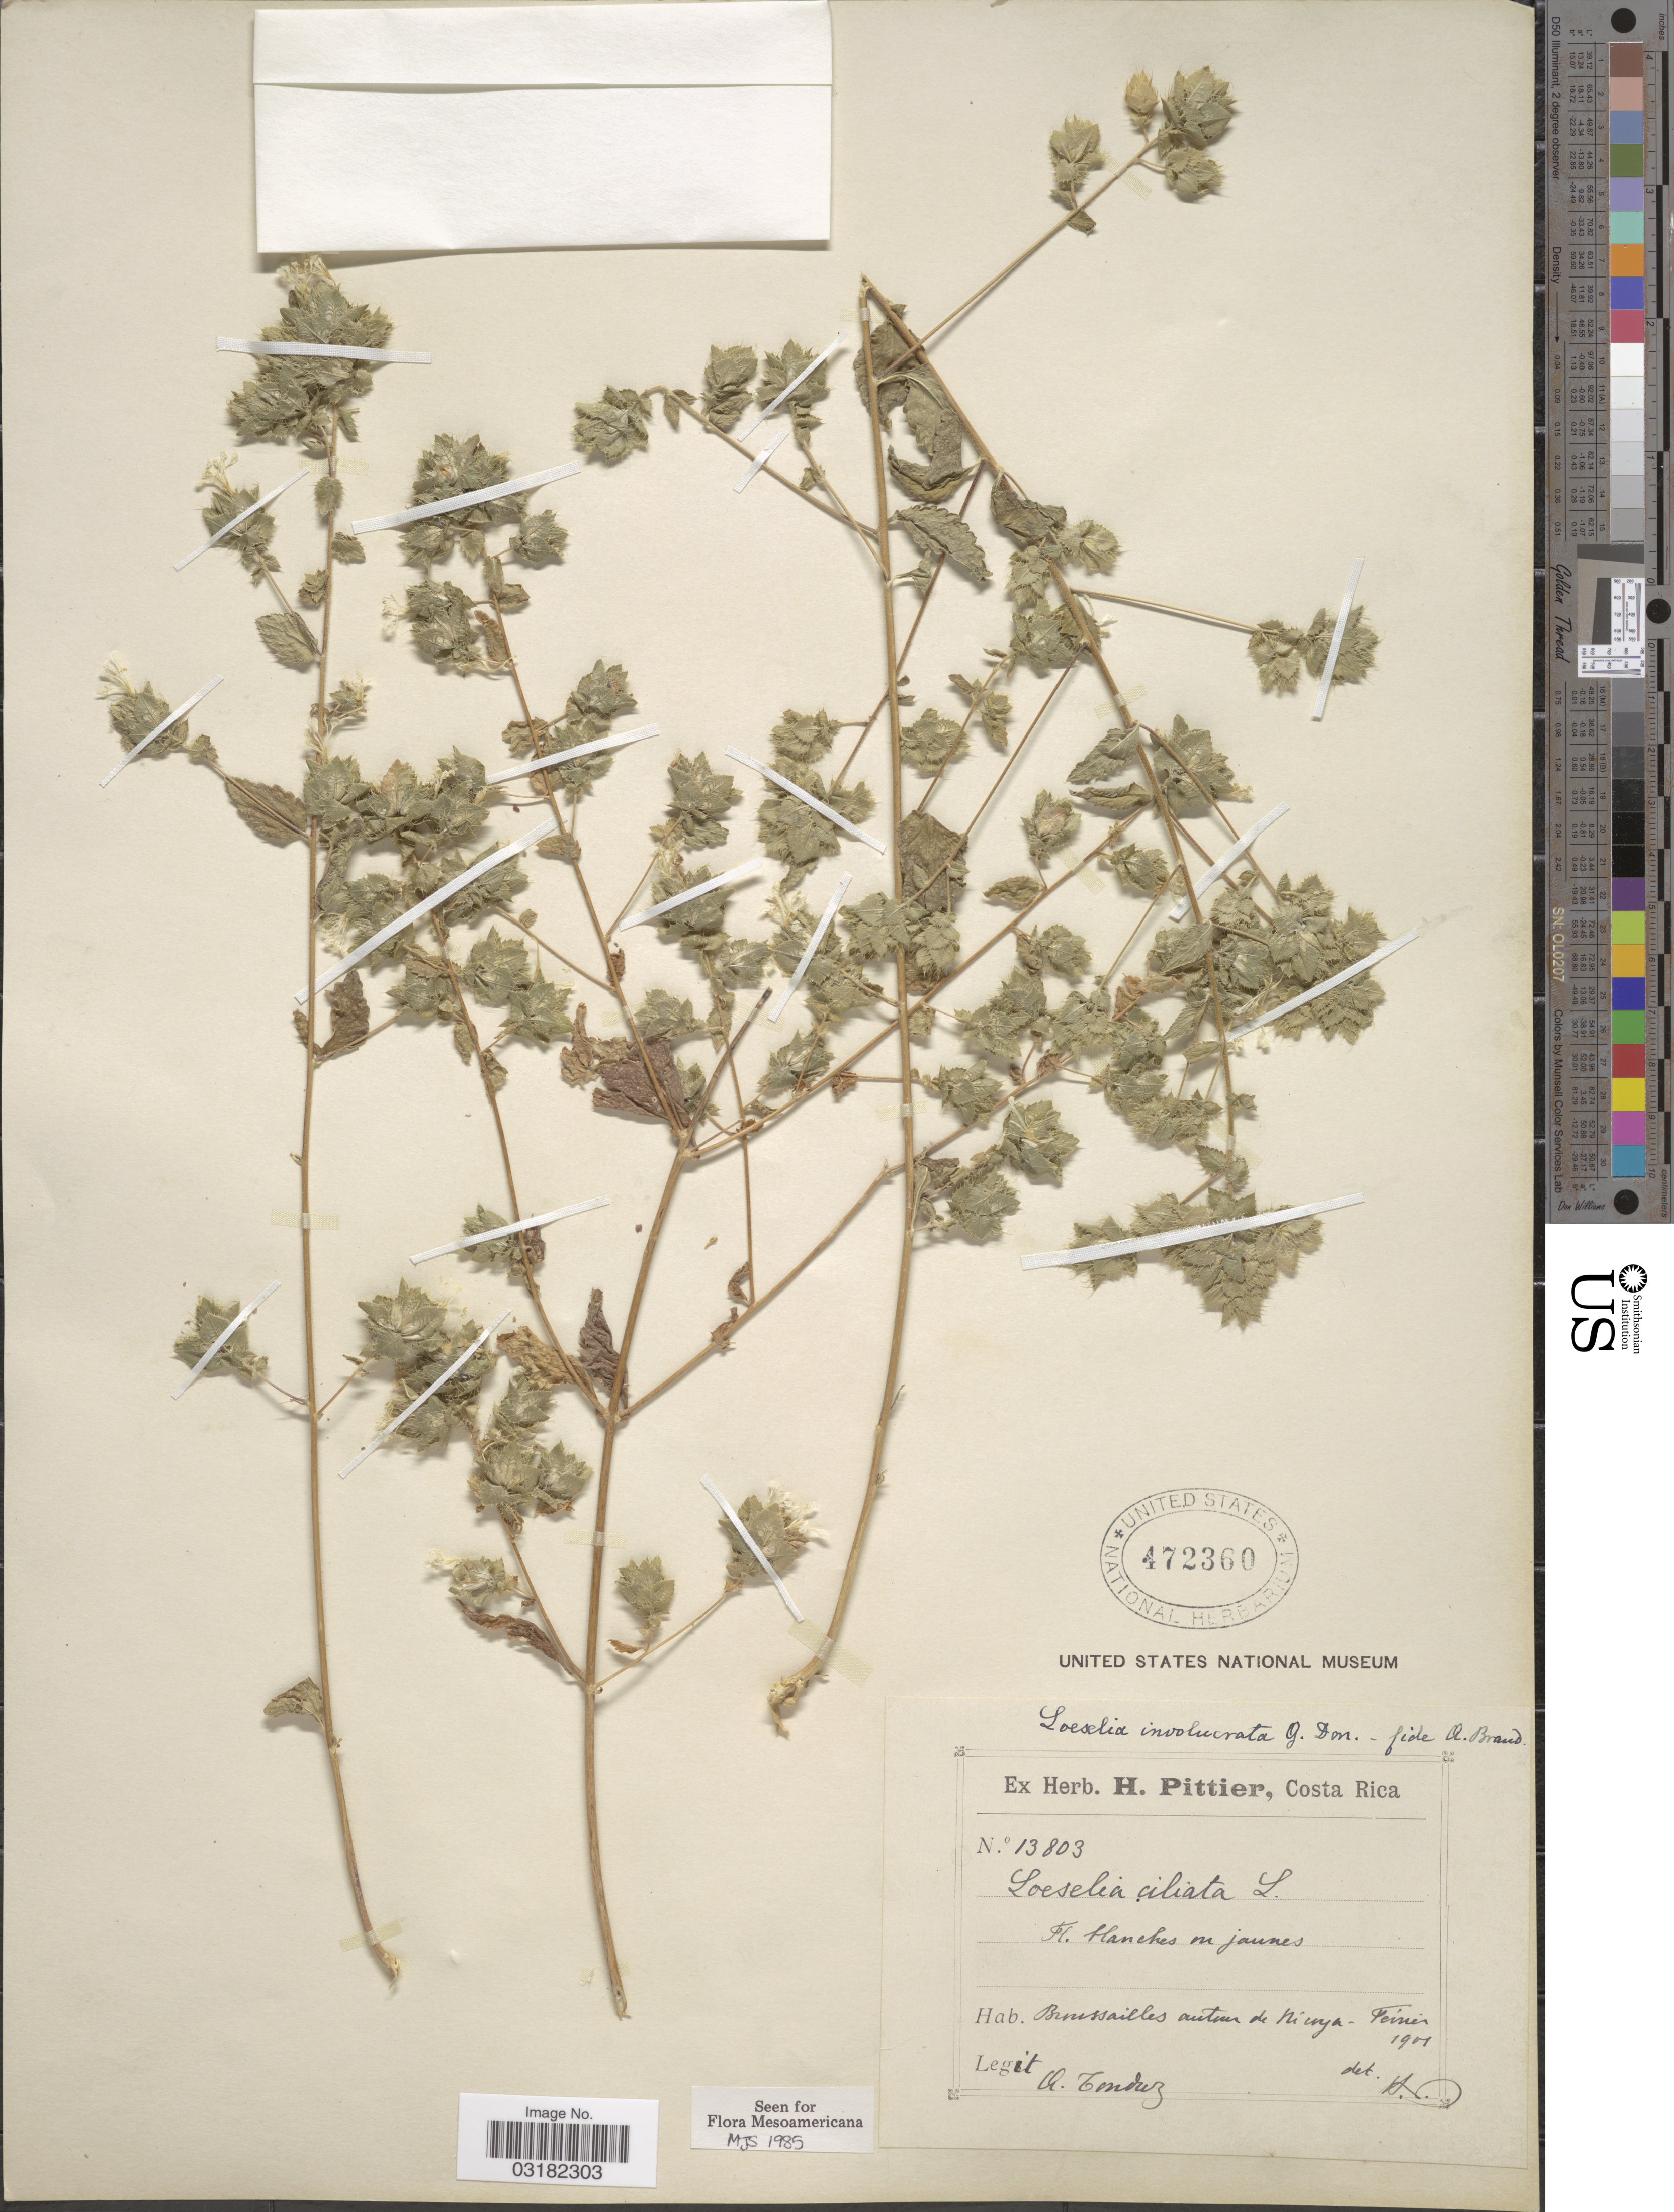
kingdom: Plantae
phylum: Tracheophyta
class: Magnoliopsida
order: Ericales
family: Polemoniaceae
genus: Loeselia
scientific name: Loeselia ciliata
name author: L.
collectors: A. Tonduz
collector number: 13803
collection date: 1901-02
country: Costa Rica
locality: Broussailles auteur de Nicoya.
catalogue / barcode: US 472360